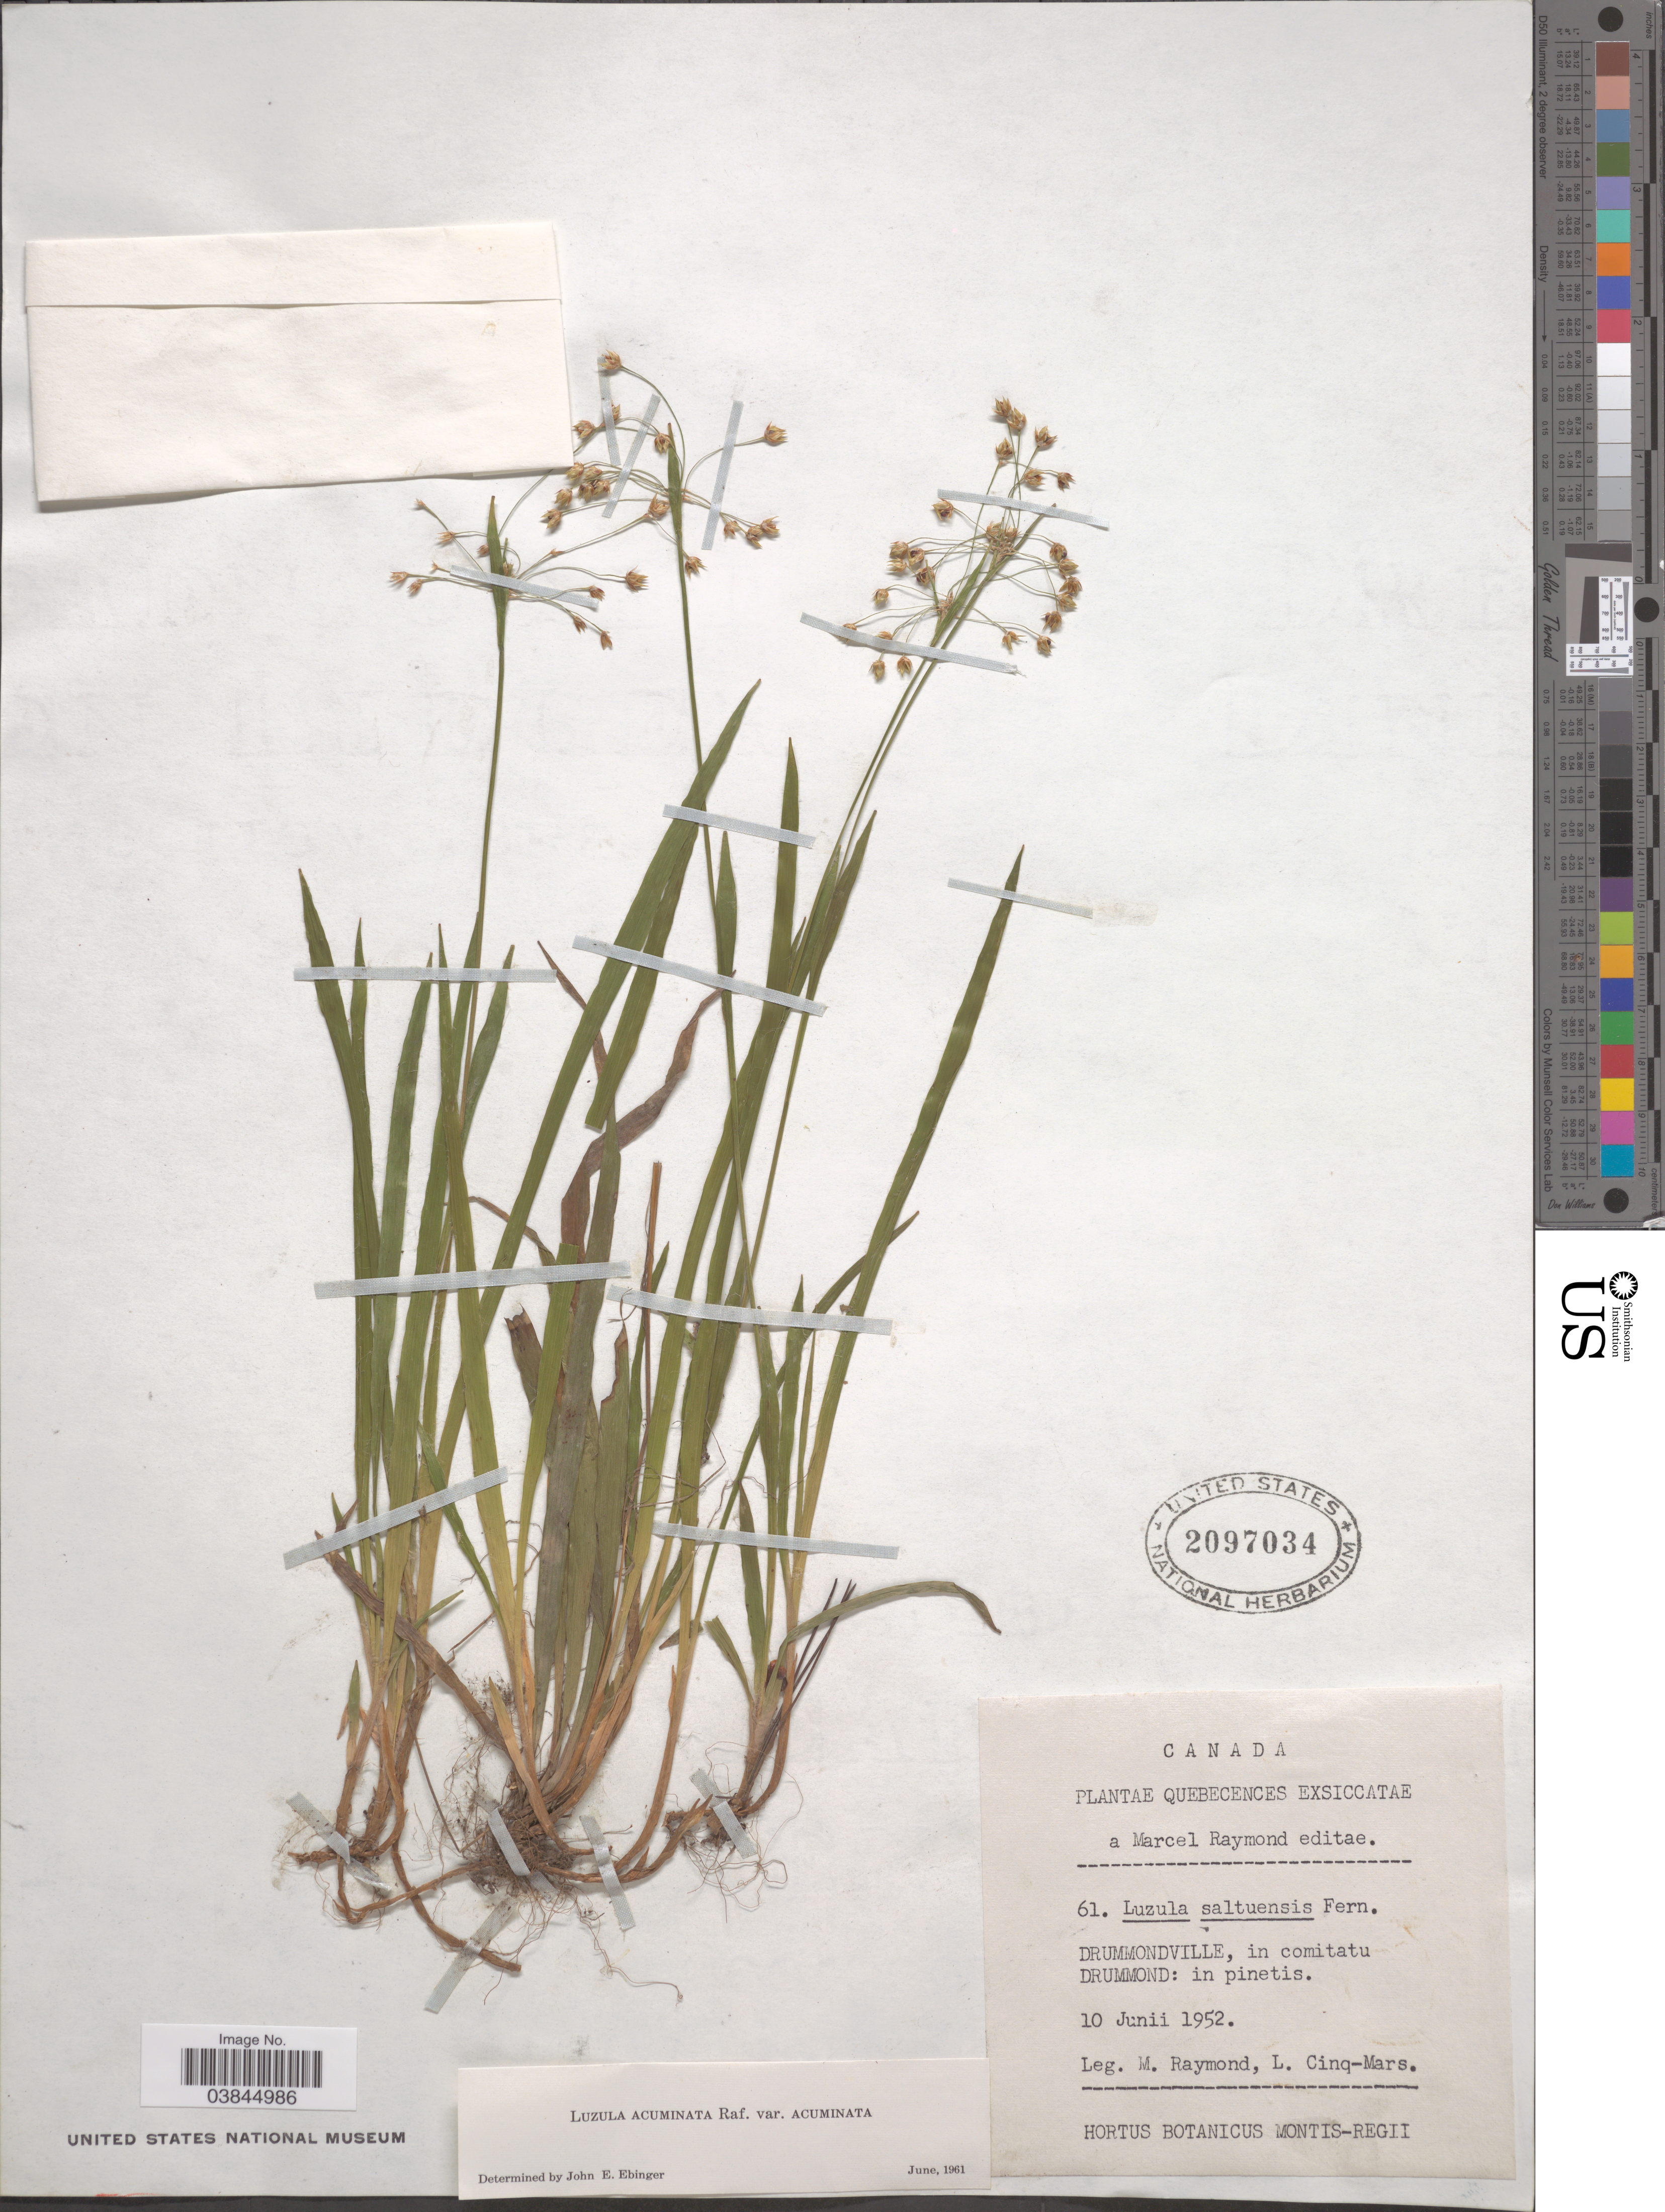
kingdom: Plantae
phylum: Tracheophyta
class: Liliopsida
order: Poales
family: Juncaceae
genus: Luzula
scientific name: Luzula acuminata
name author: Raf.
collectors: M. Raymond & L. Cinq-Mars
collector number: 61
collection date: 1952-06-10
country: Canada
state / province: Quebec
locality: Drummondville, in comitatu. Drummond.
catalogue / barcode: US 2097034